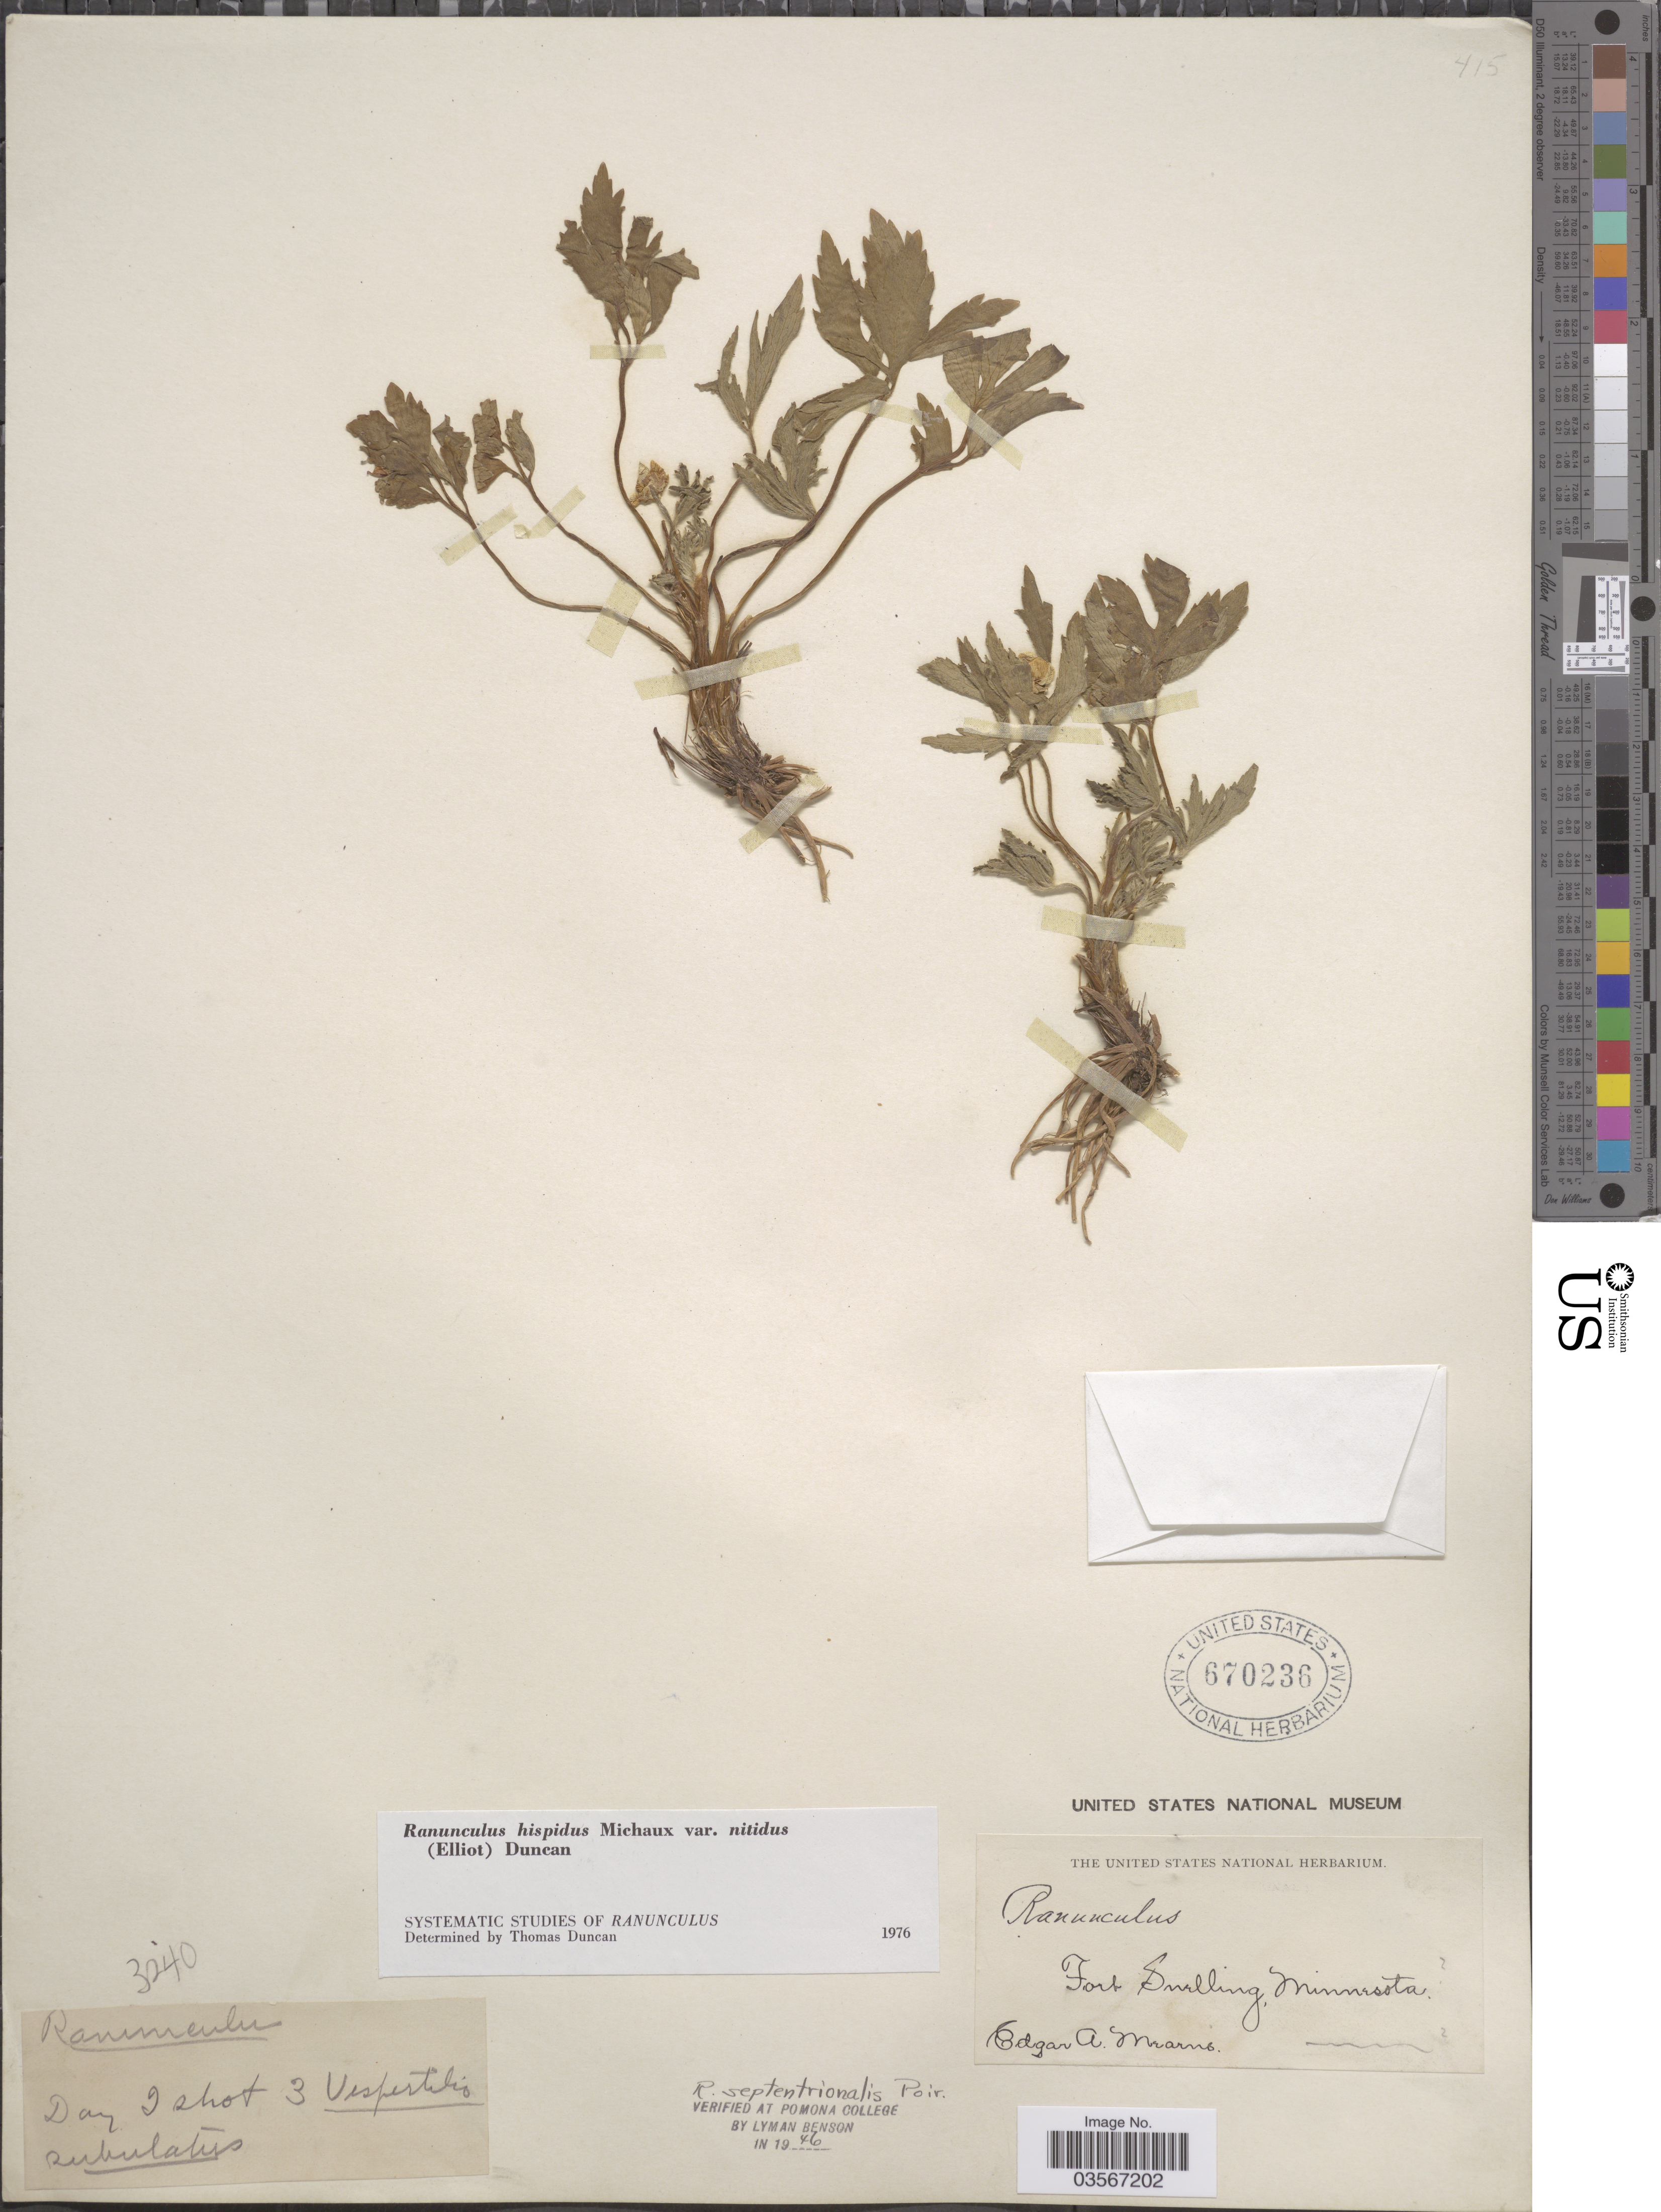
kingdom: Plantae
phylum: Tracheophyta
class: Magnoliopsida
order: Ranunculales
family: Ranunculaceae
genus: Ranunculus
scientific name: Ranunculus hispidus var. nitidus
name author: (Chapm.) T. Duncan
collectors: E. A. Mearns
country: United States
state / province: Minnesota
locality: Fort Snelling.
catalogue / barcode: US 670236